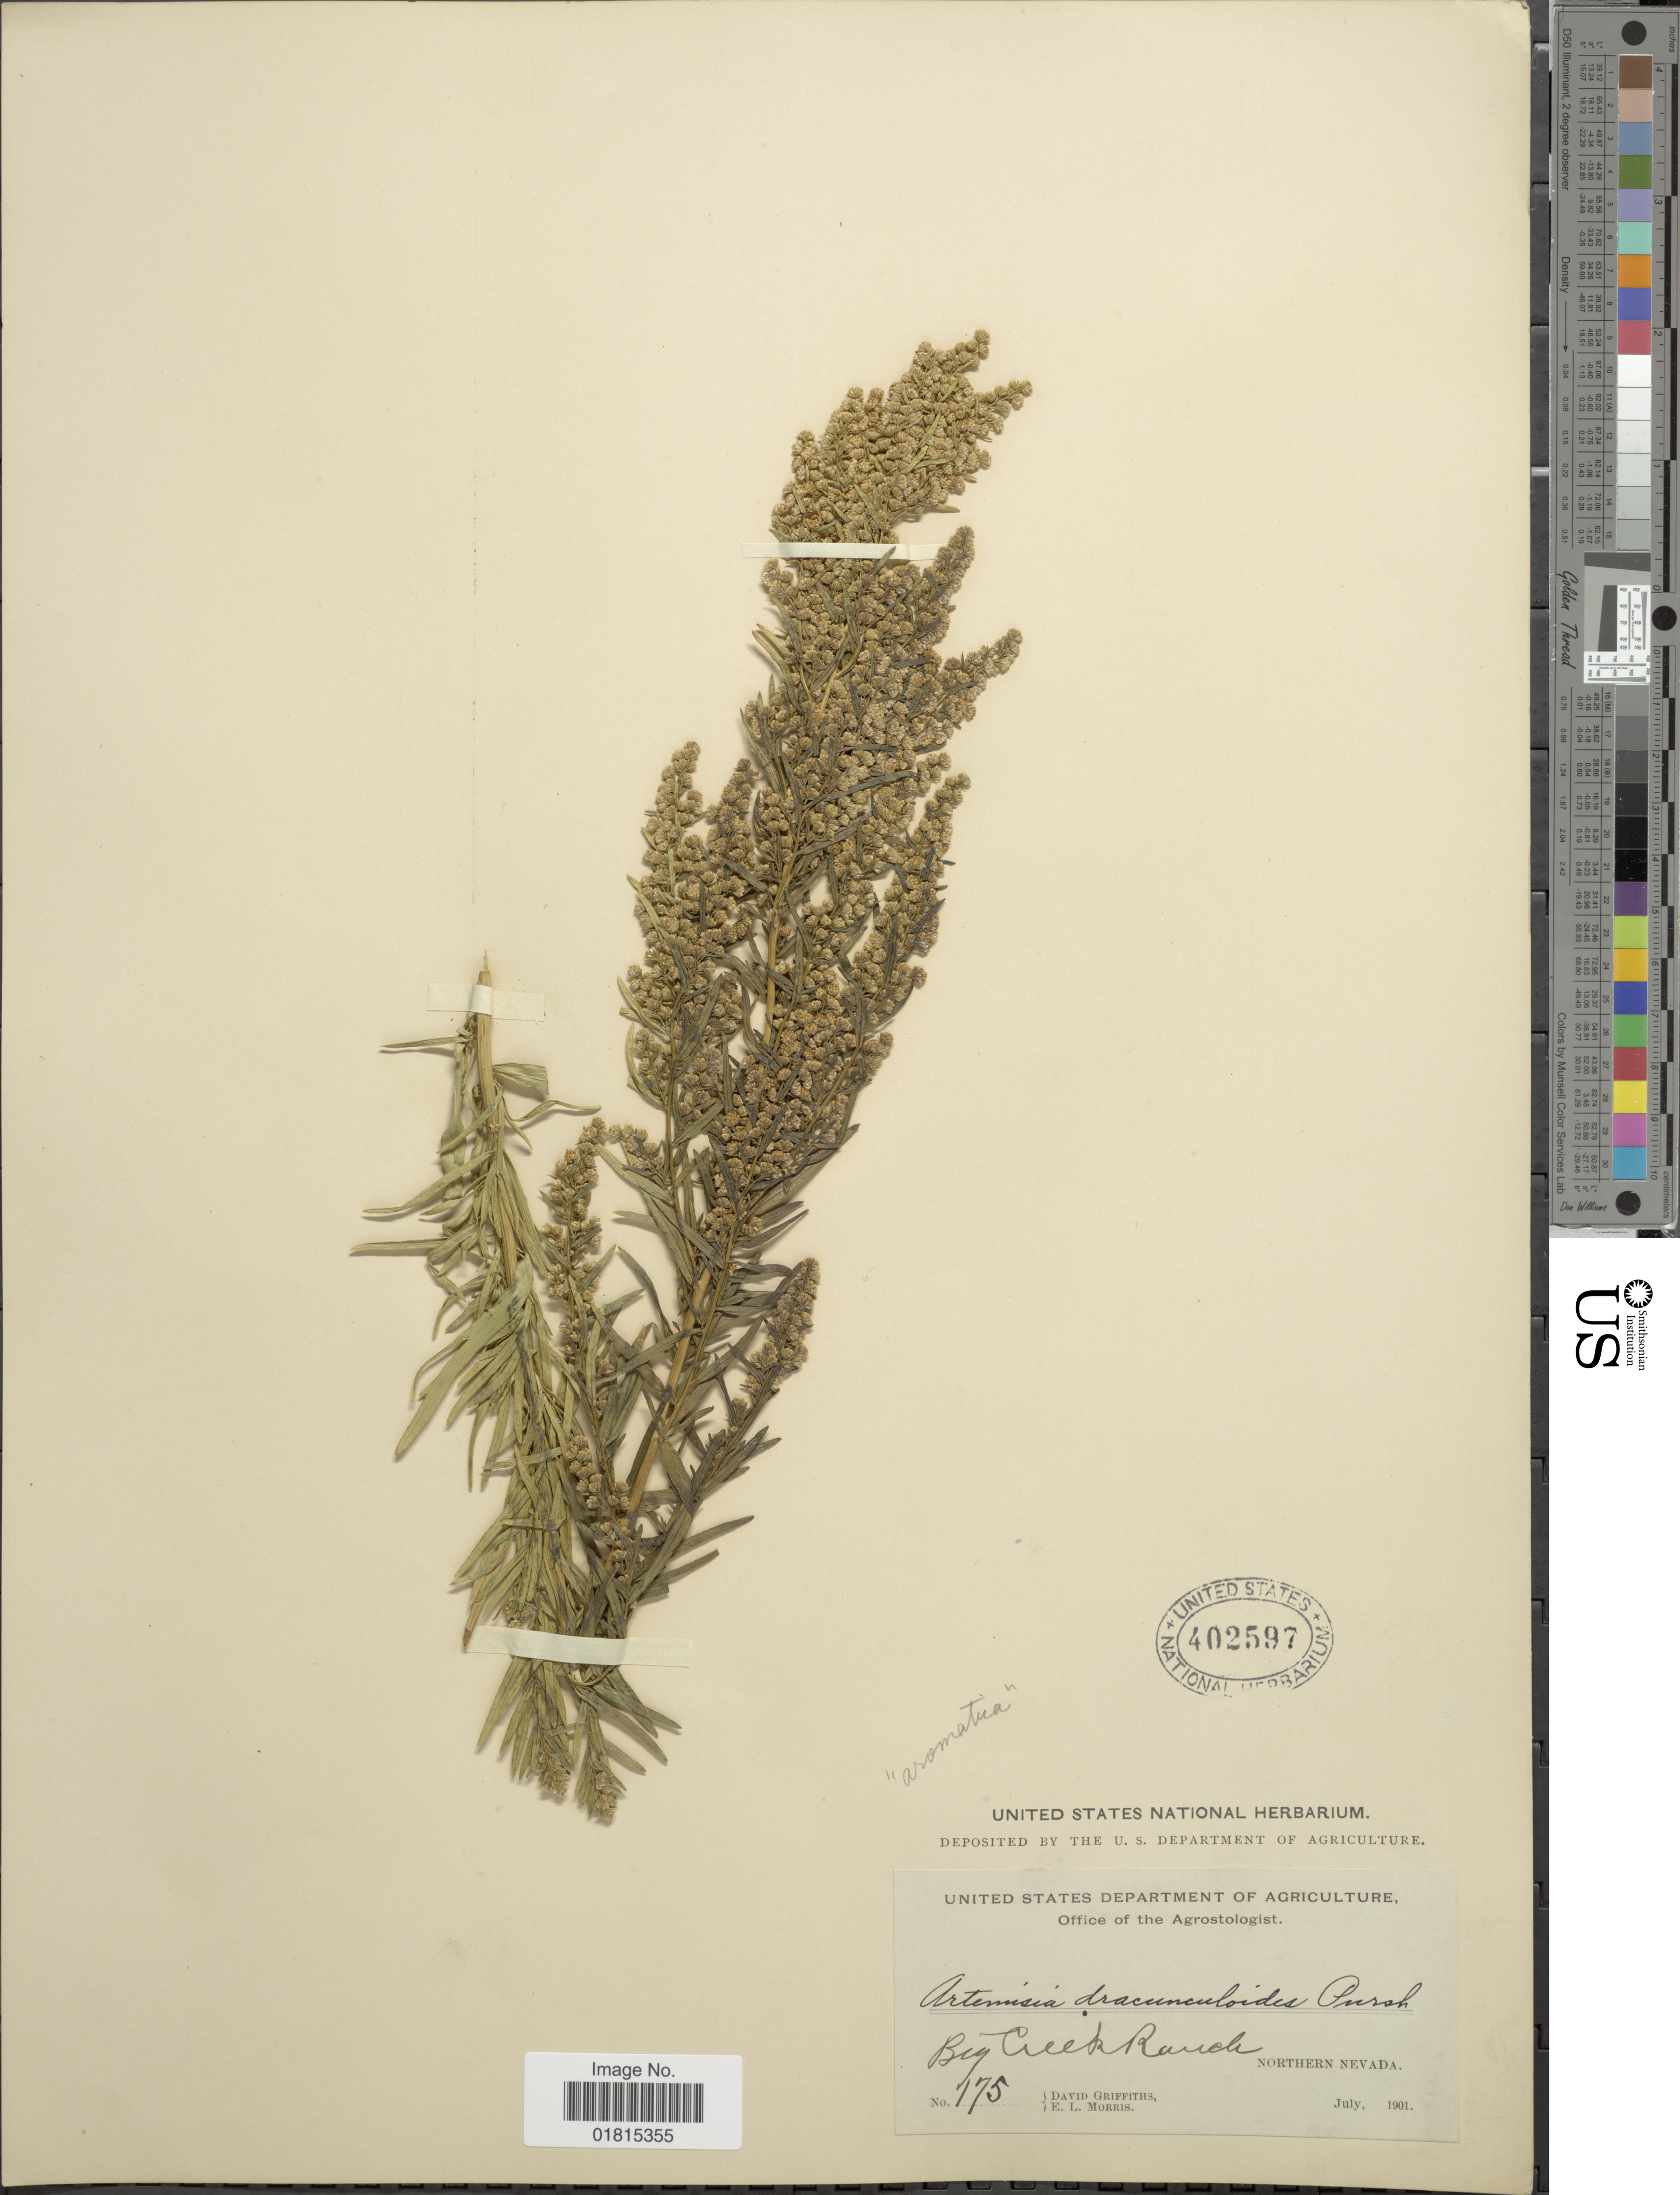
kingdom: Plantae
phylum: Tracheophyta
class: Magnoliopsida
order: Asterales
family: Asteraceae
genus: Artemisia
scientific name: Artemisia dracunculoides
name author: Pursh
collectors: D. Griffiths & E. Morris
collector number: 175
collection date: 1901-07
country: United States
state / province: Nevada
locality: Big Creek Ranch, Northern Nevada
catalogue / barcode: US 402597